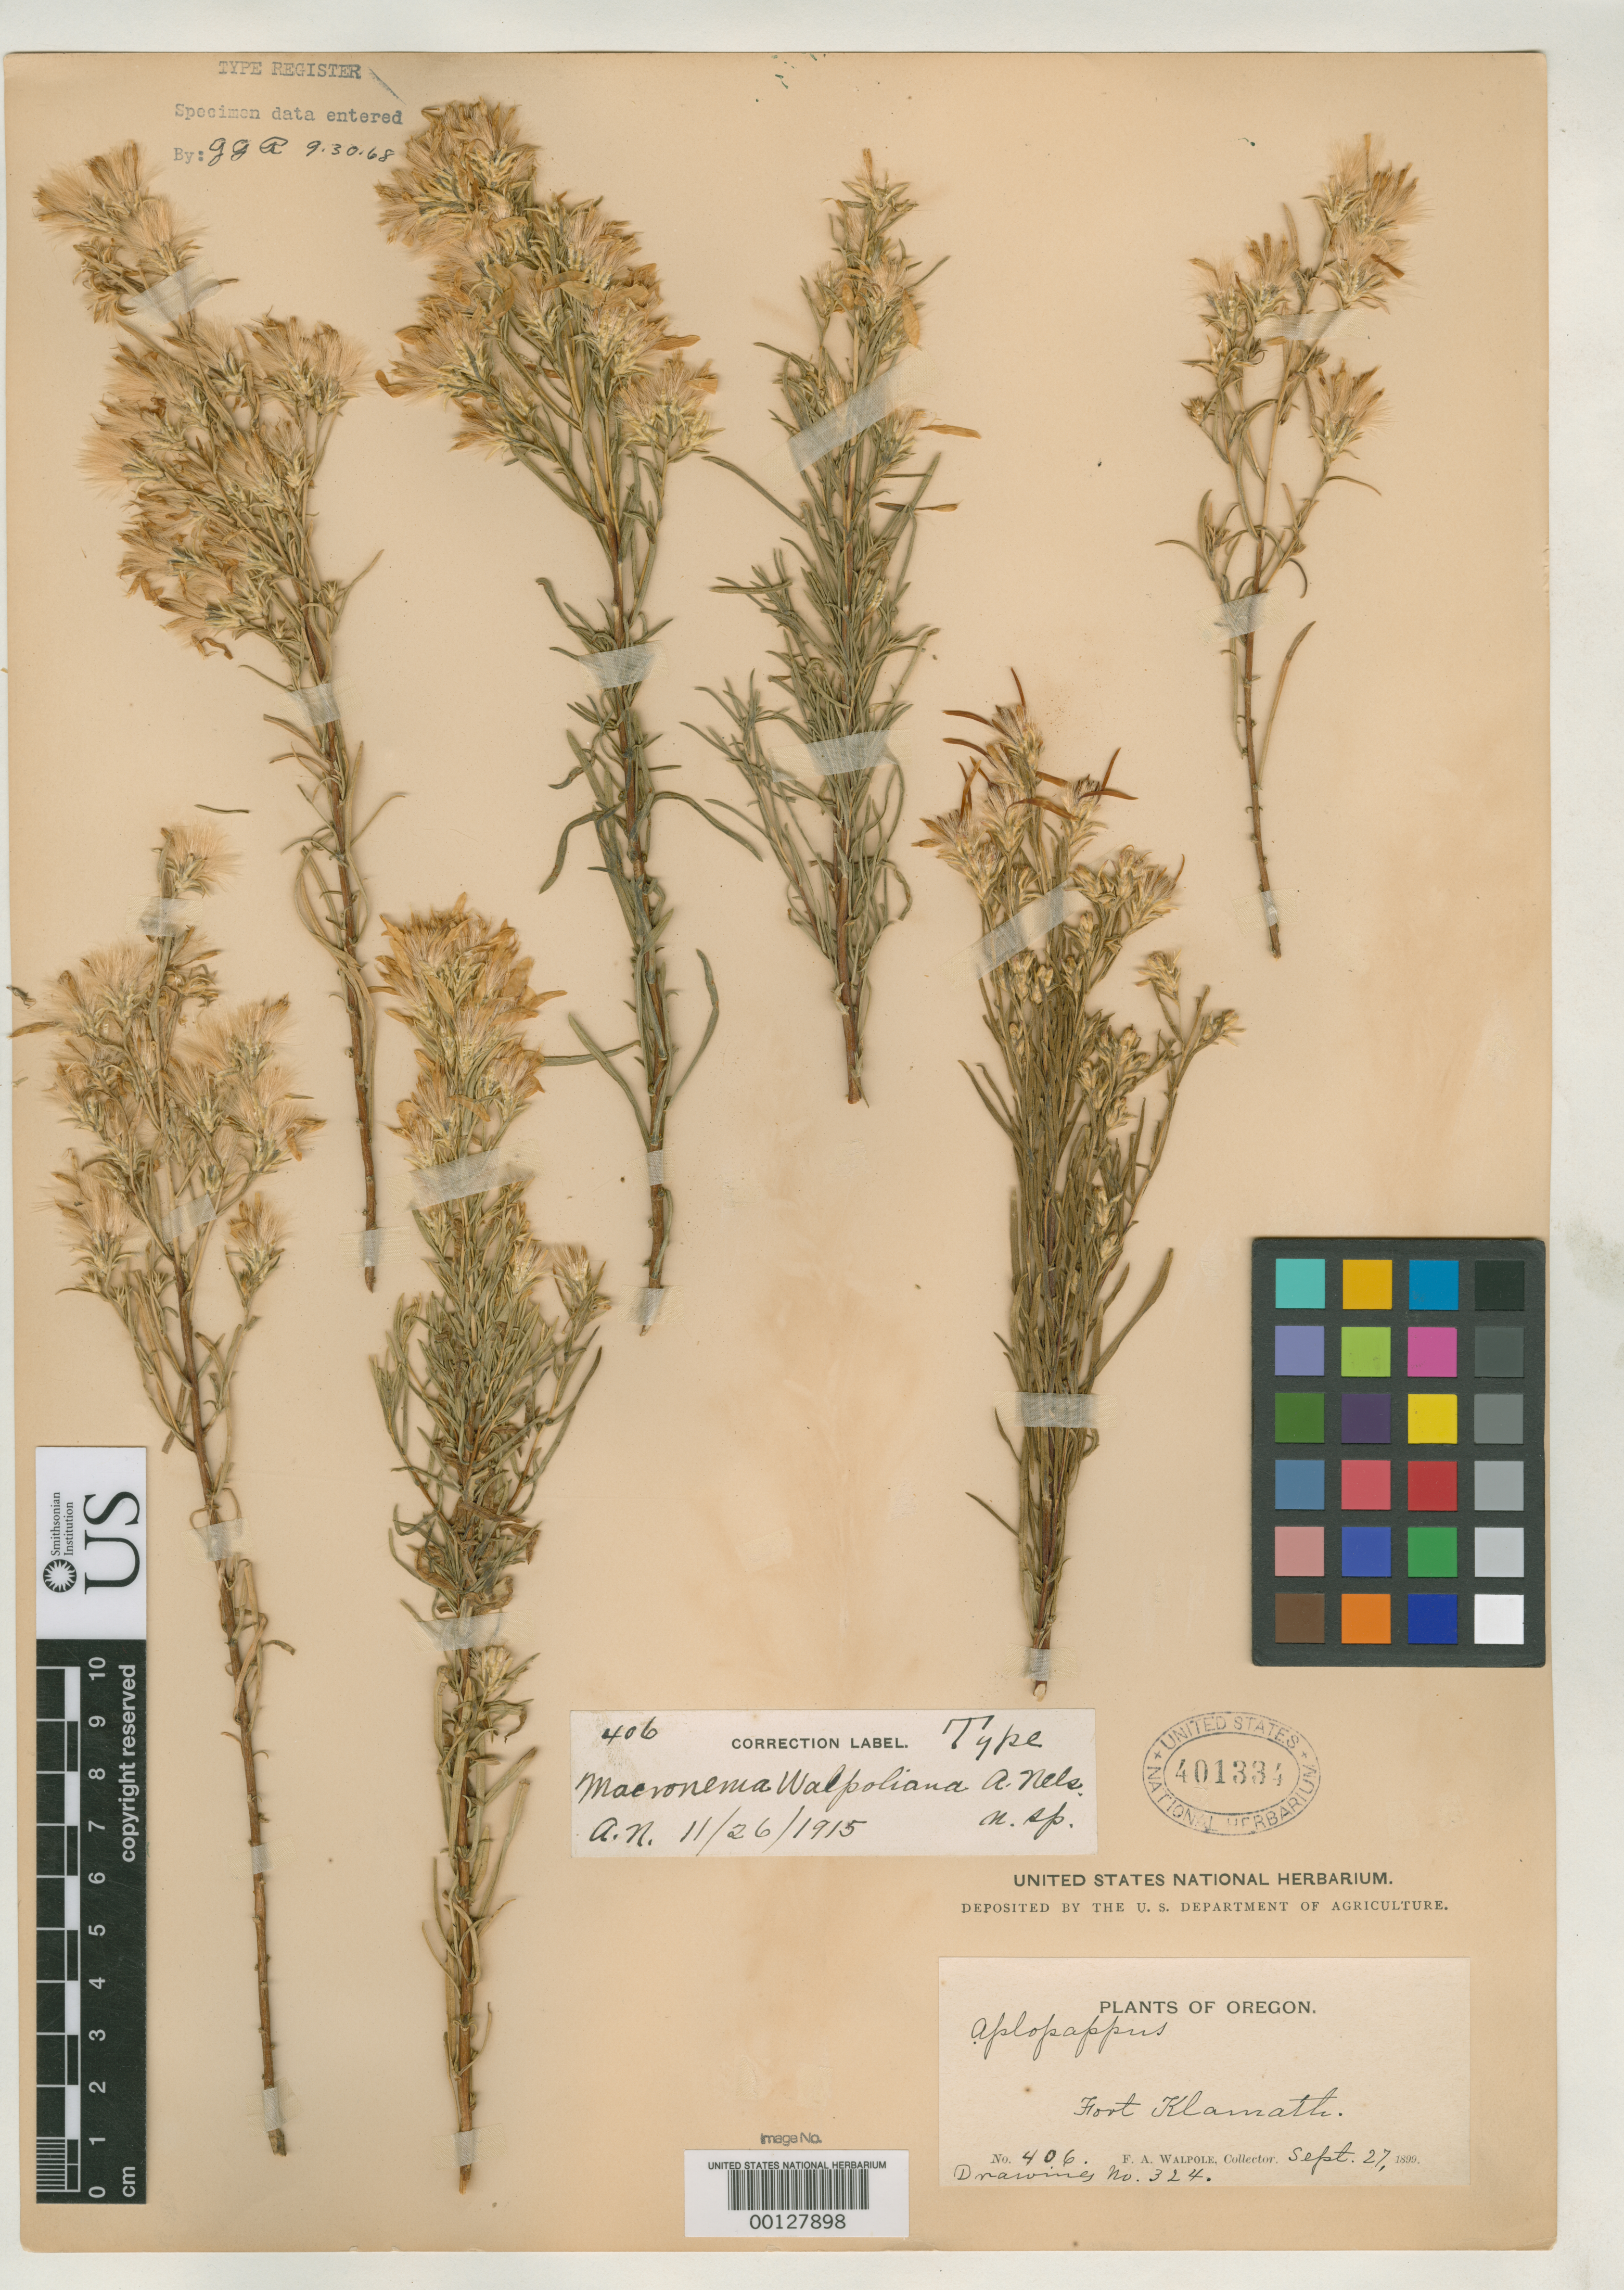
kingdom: Plantae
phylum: Tracheophyta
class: Magnoliopsida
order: Asterales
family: Asteraceae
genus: Macronema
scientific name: Macronema walpoliana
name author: A. Nelson & J.F. Macbr.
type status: Holotype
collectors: F. Walpole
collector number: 406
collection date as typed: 27 Sep 1899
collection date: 1899-09-27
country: United States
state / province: Oregon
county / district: Klamath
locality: Fort Klamath.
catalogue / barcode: US 401334